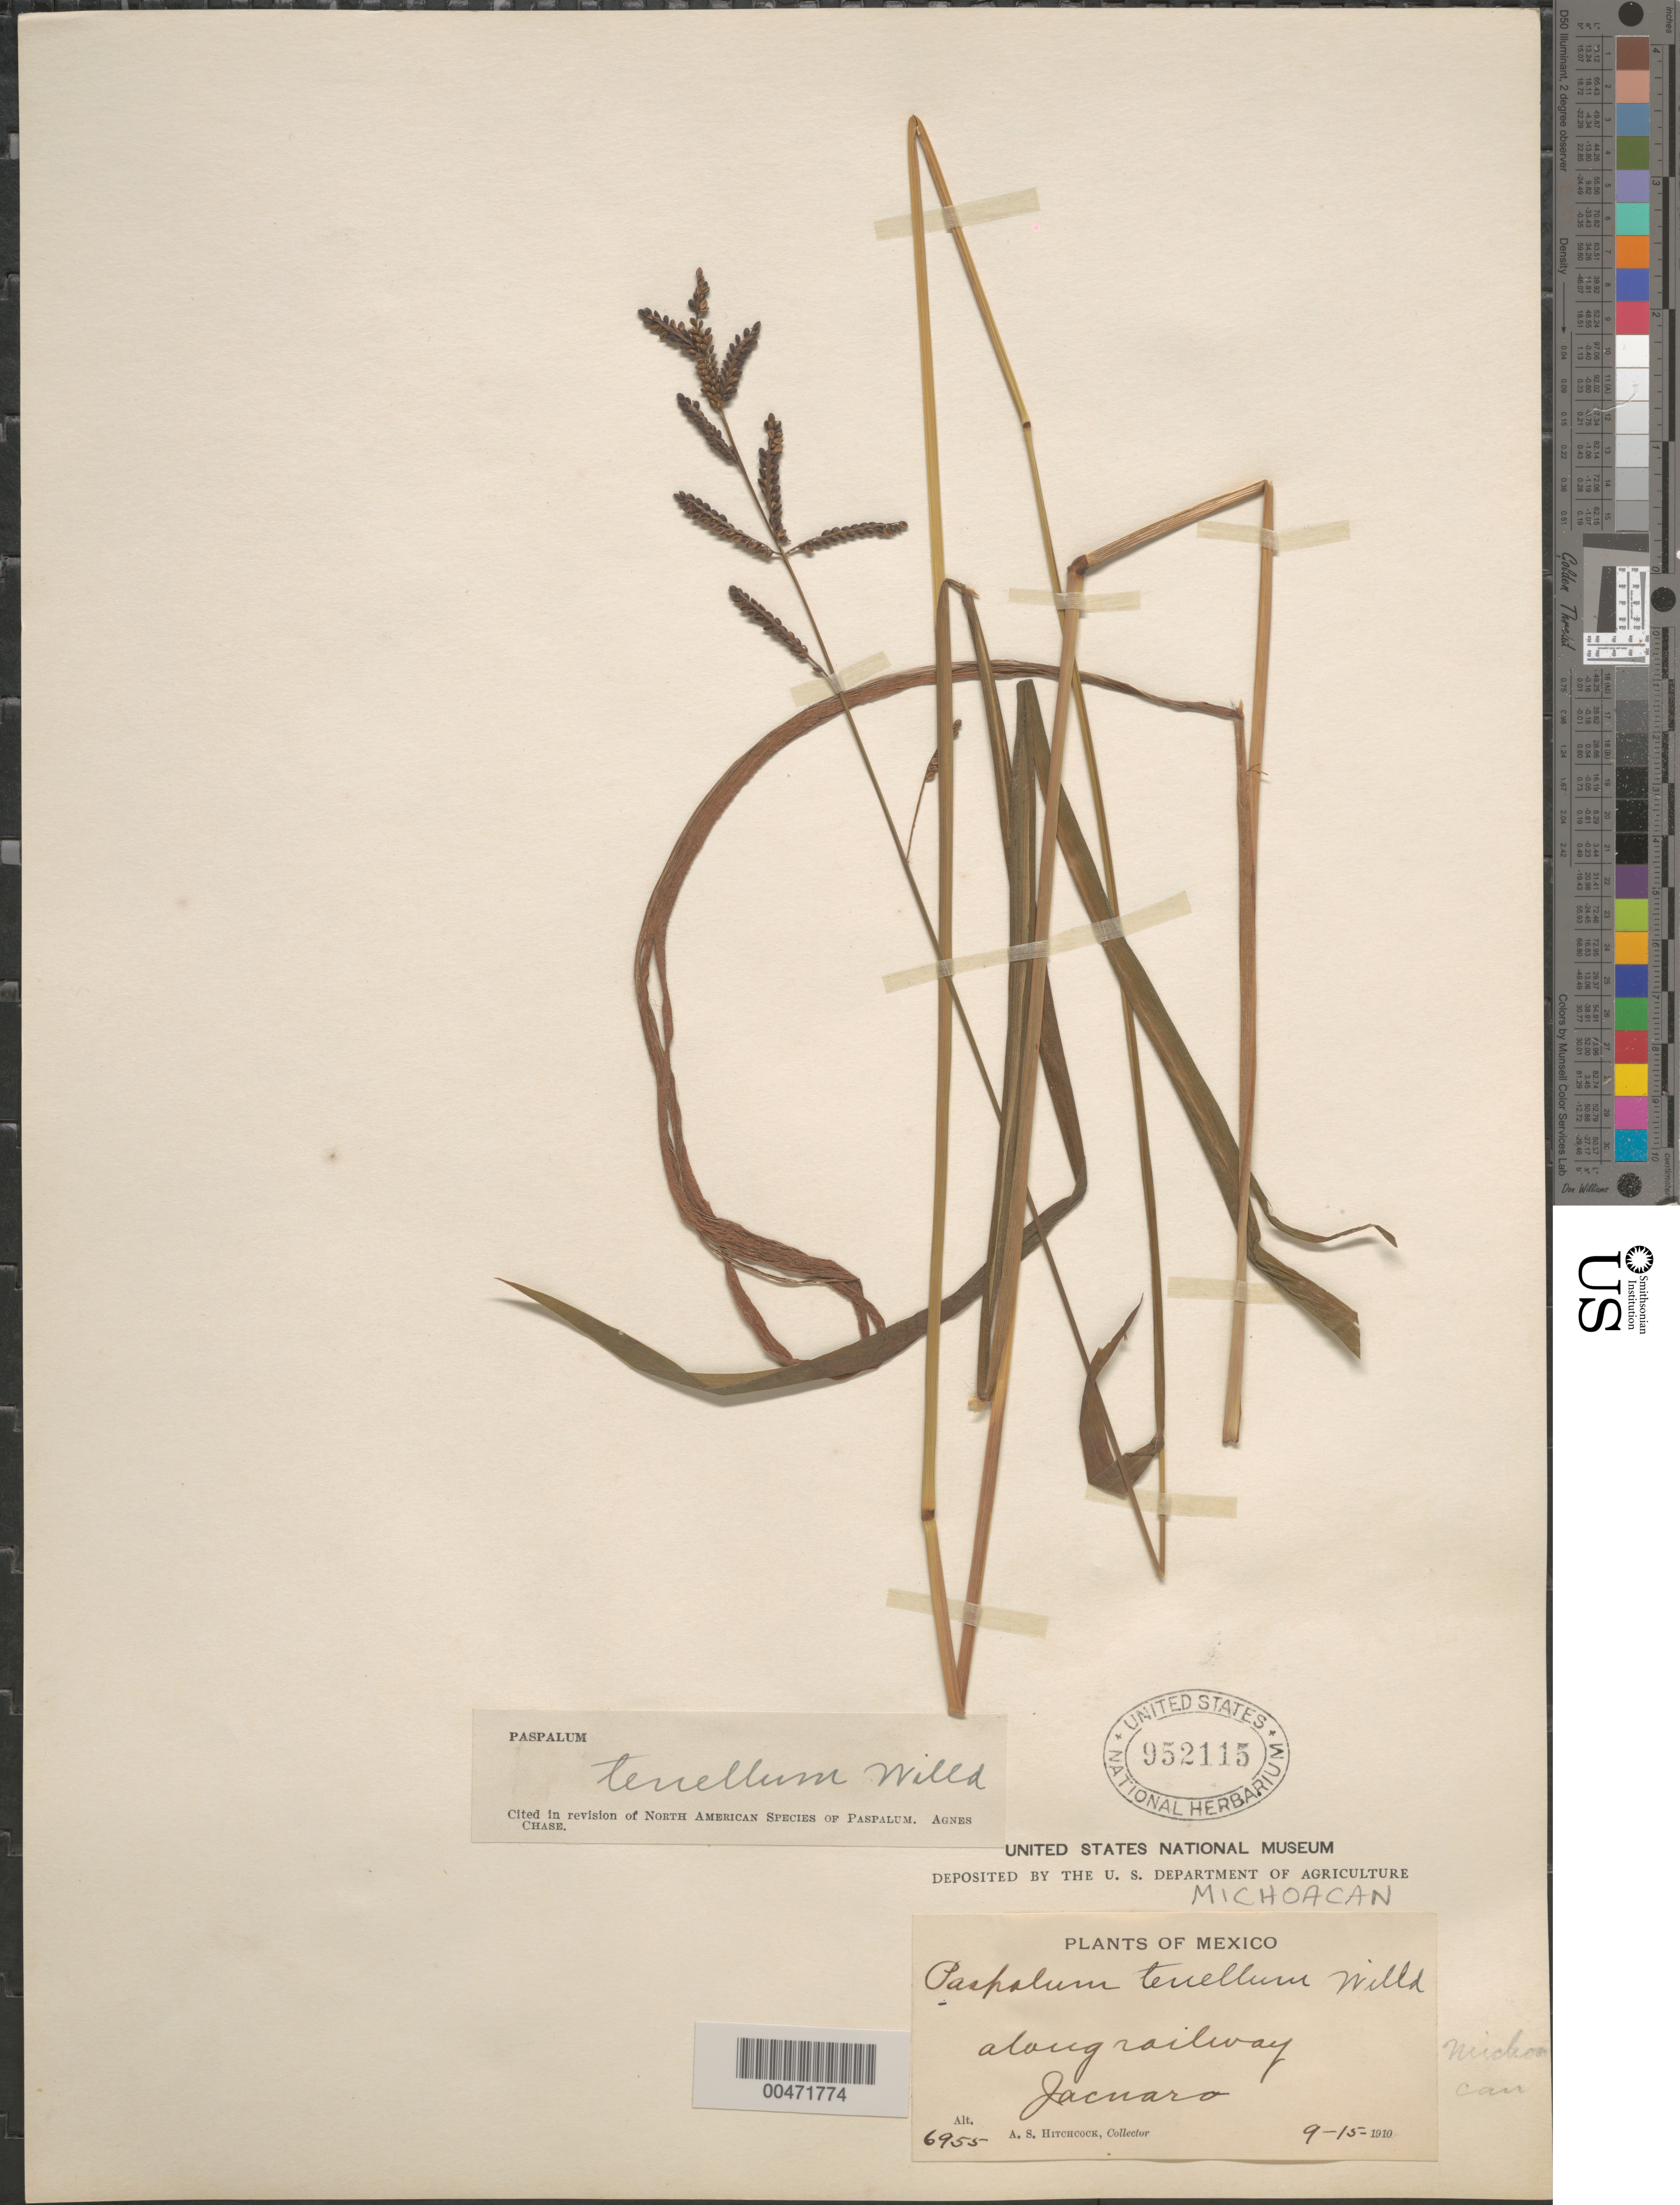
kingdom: Plantae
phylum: Tracheophyta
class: Liliopsida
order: Poales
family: Poaceae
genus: Paspalum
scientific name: Paspalum tenellum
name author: Willd.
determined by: Chase, [M.] Agnes, (US)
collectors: A. S. Hitchcock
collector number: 6955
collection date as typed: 15 Sep 1910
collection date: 1910-09-15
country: Mexico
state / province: Michoacán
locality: Jacuaro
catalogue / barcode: US 952115